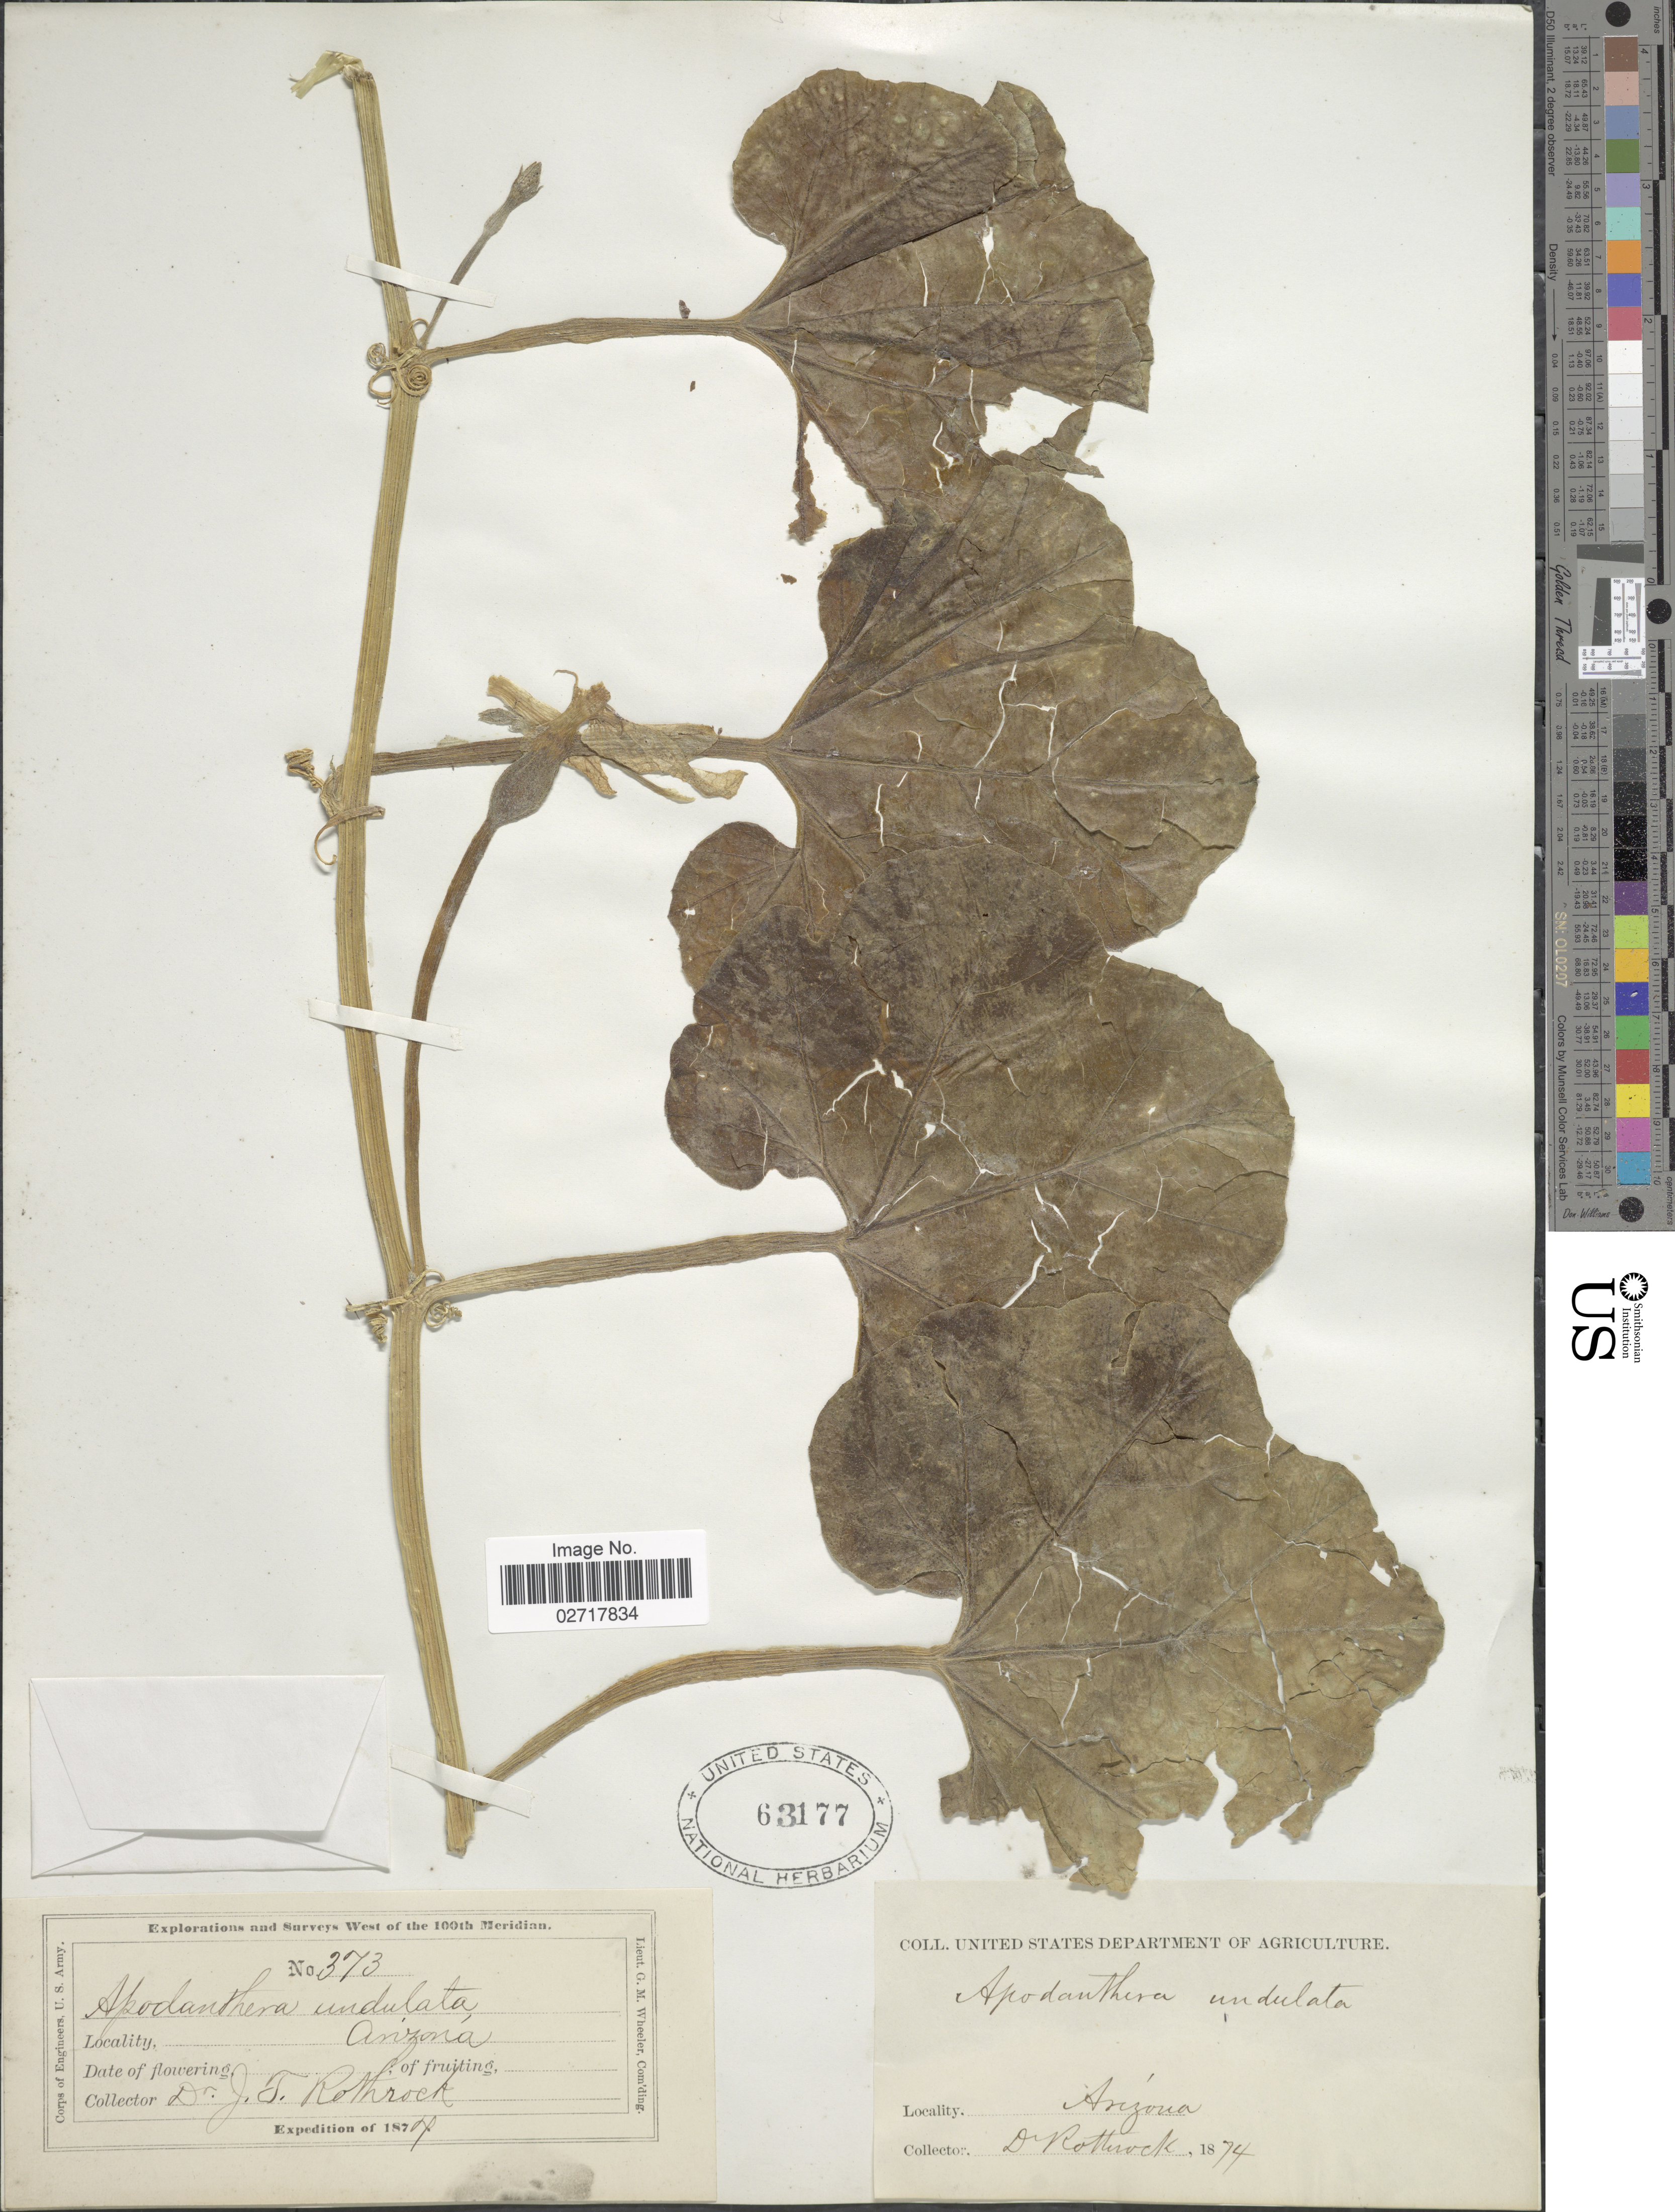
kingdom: Plantae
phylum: Tracheophyta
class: Magnoliopsida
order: Cucurbitales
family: Cucurbitaceae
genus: Apodanthera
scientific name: Apodanthera undulata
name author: A. Gray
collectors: J. T. Rothrock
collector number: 373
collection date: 1874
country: United States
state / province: Arizona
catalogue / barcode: US 63177